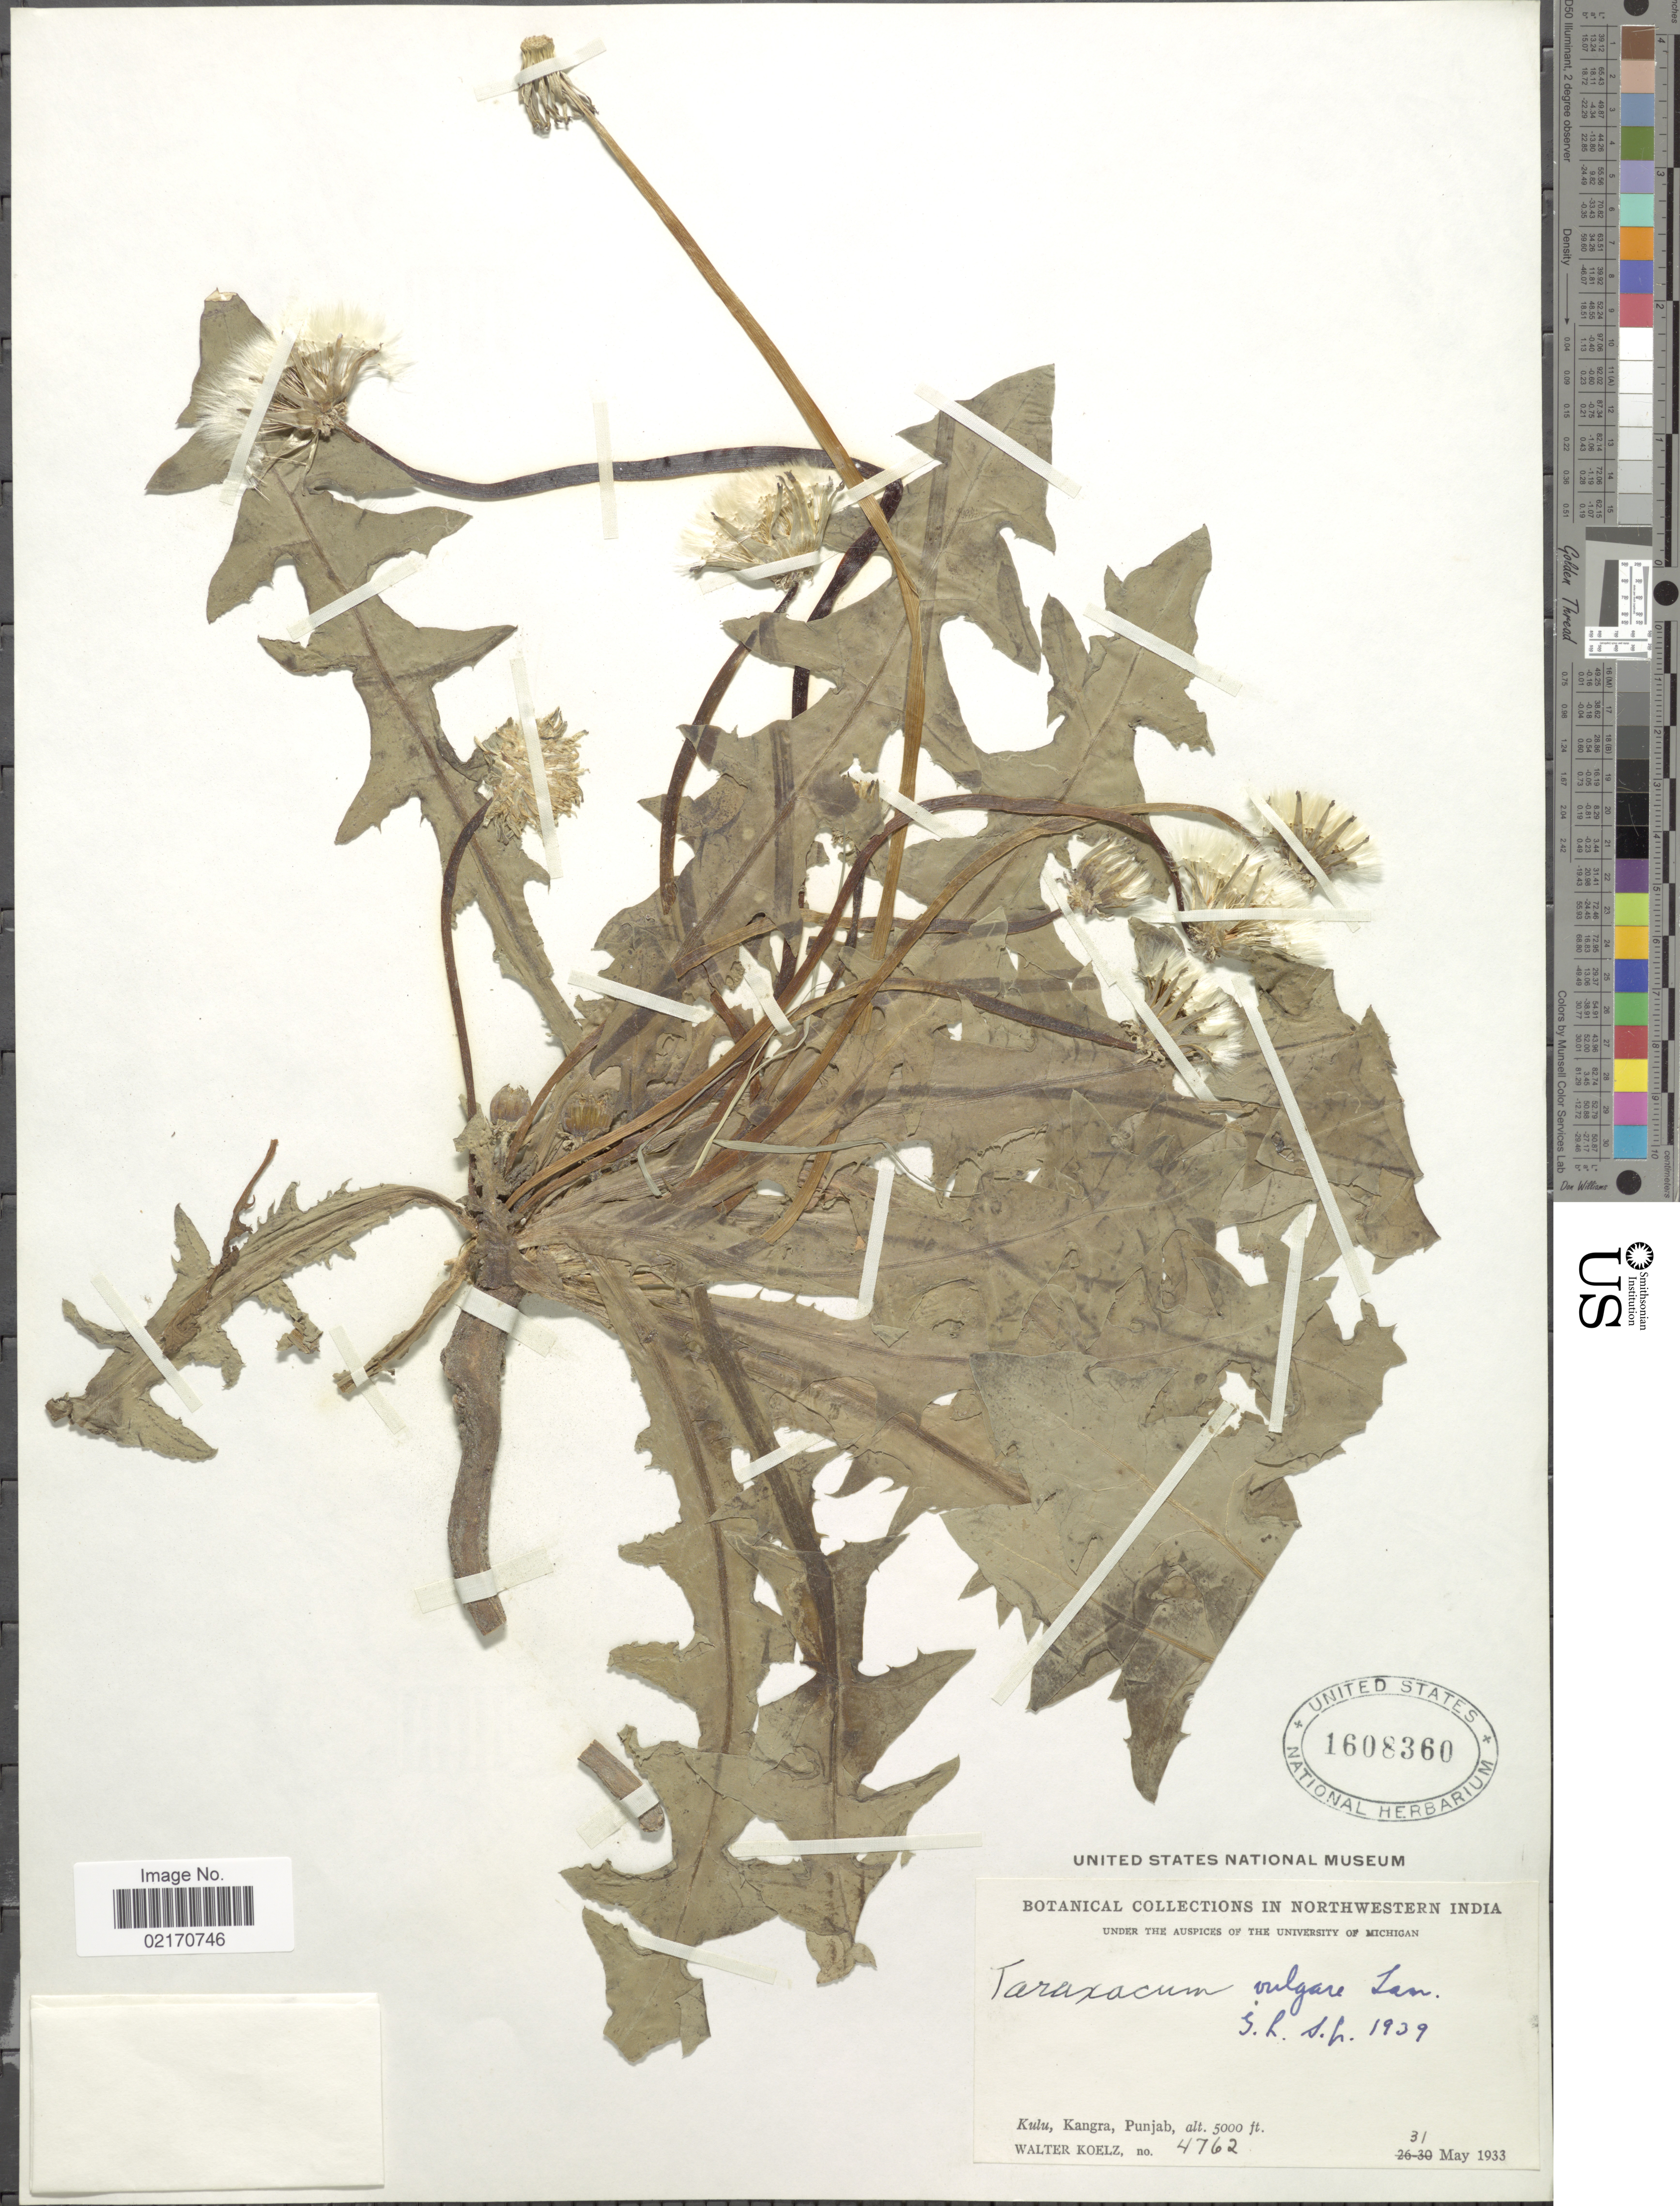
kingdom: Plantae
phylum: Tracheophyta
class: Magnoliopsida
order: Asterales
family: Asteraceae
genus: Taraxacum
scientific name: Taraxacum vulgare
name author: (Lam.) Schrank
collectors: W. N. Koelz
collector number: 4762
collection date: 1933-05-31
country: India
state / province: Himachal Pradesh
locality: Northwestern India, Kulu, Kangra.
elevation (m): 1524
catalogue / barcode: US 1608360